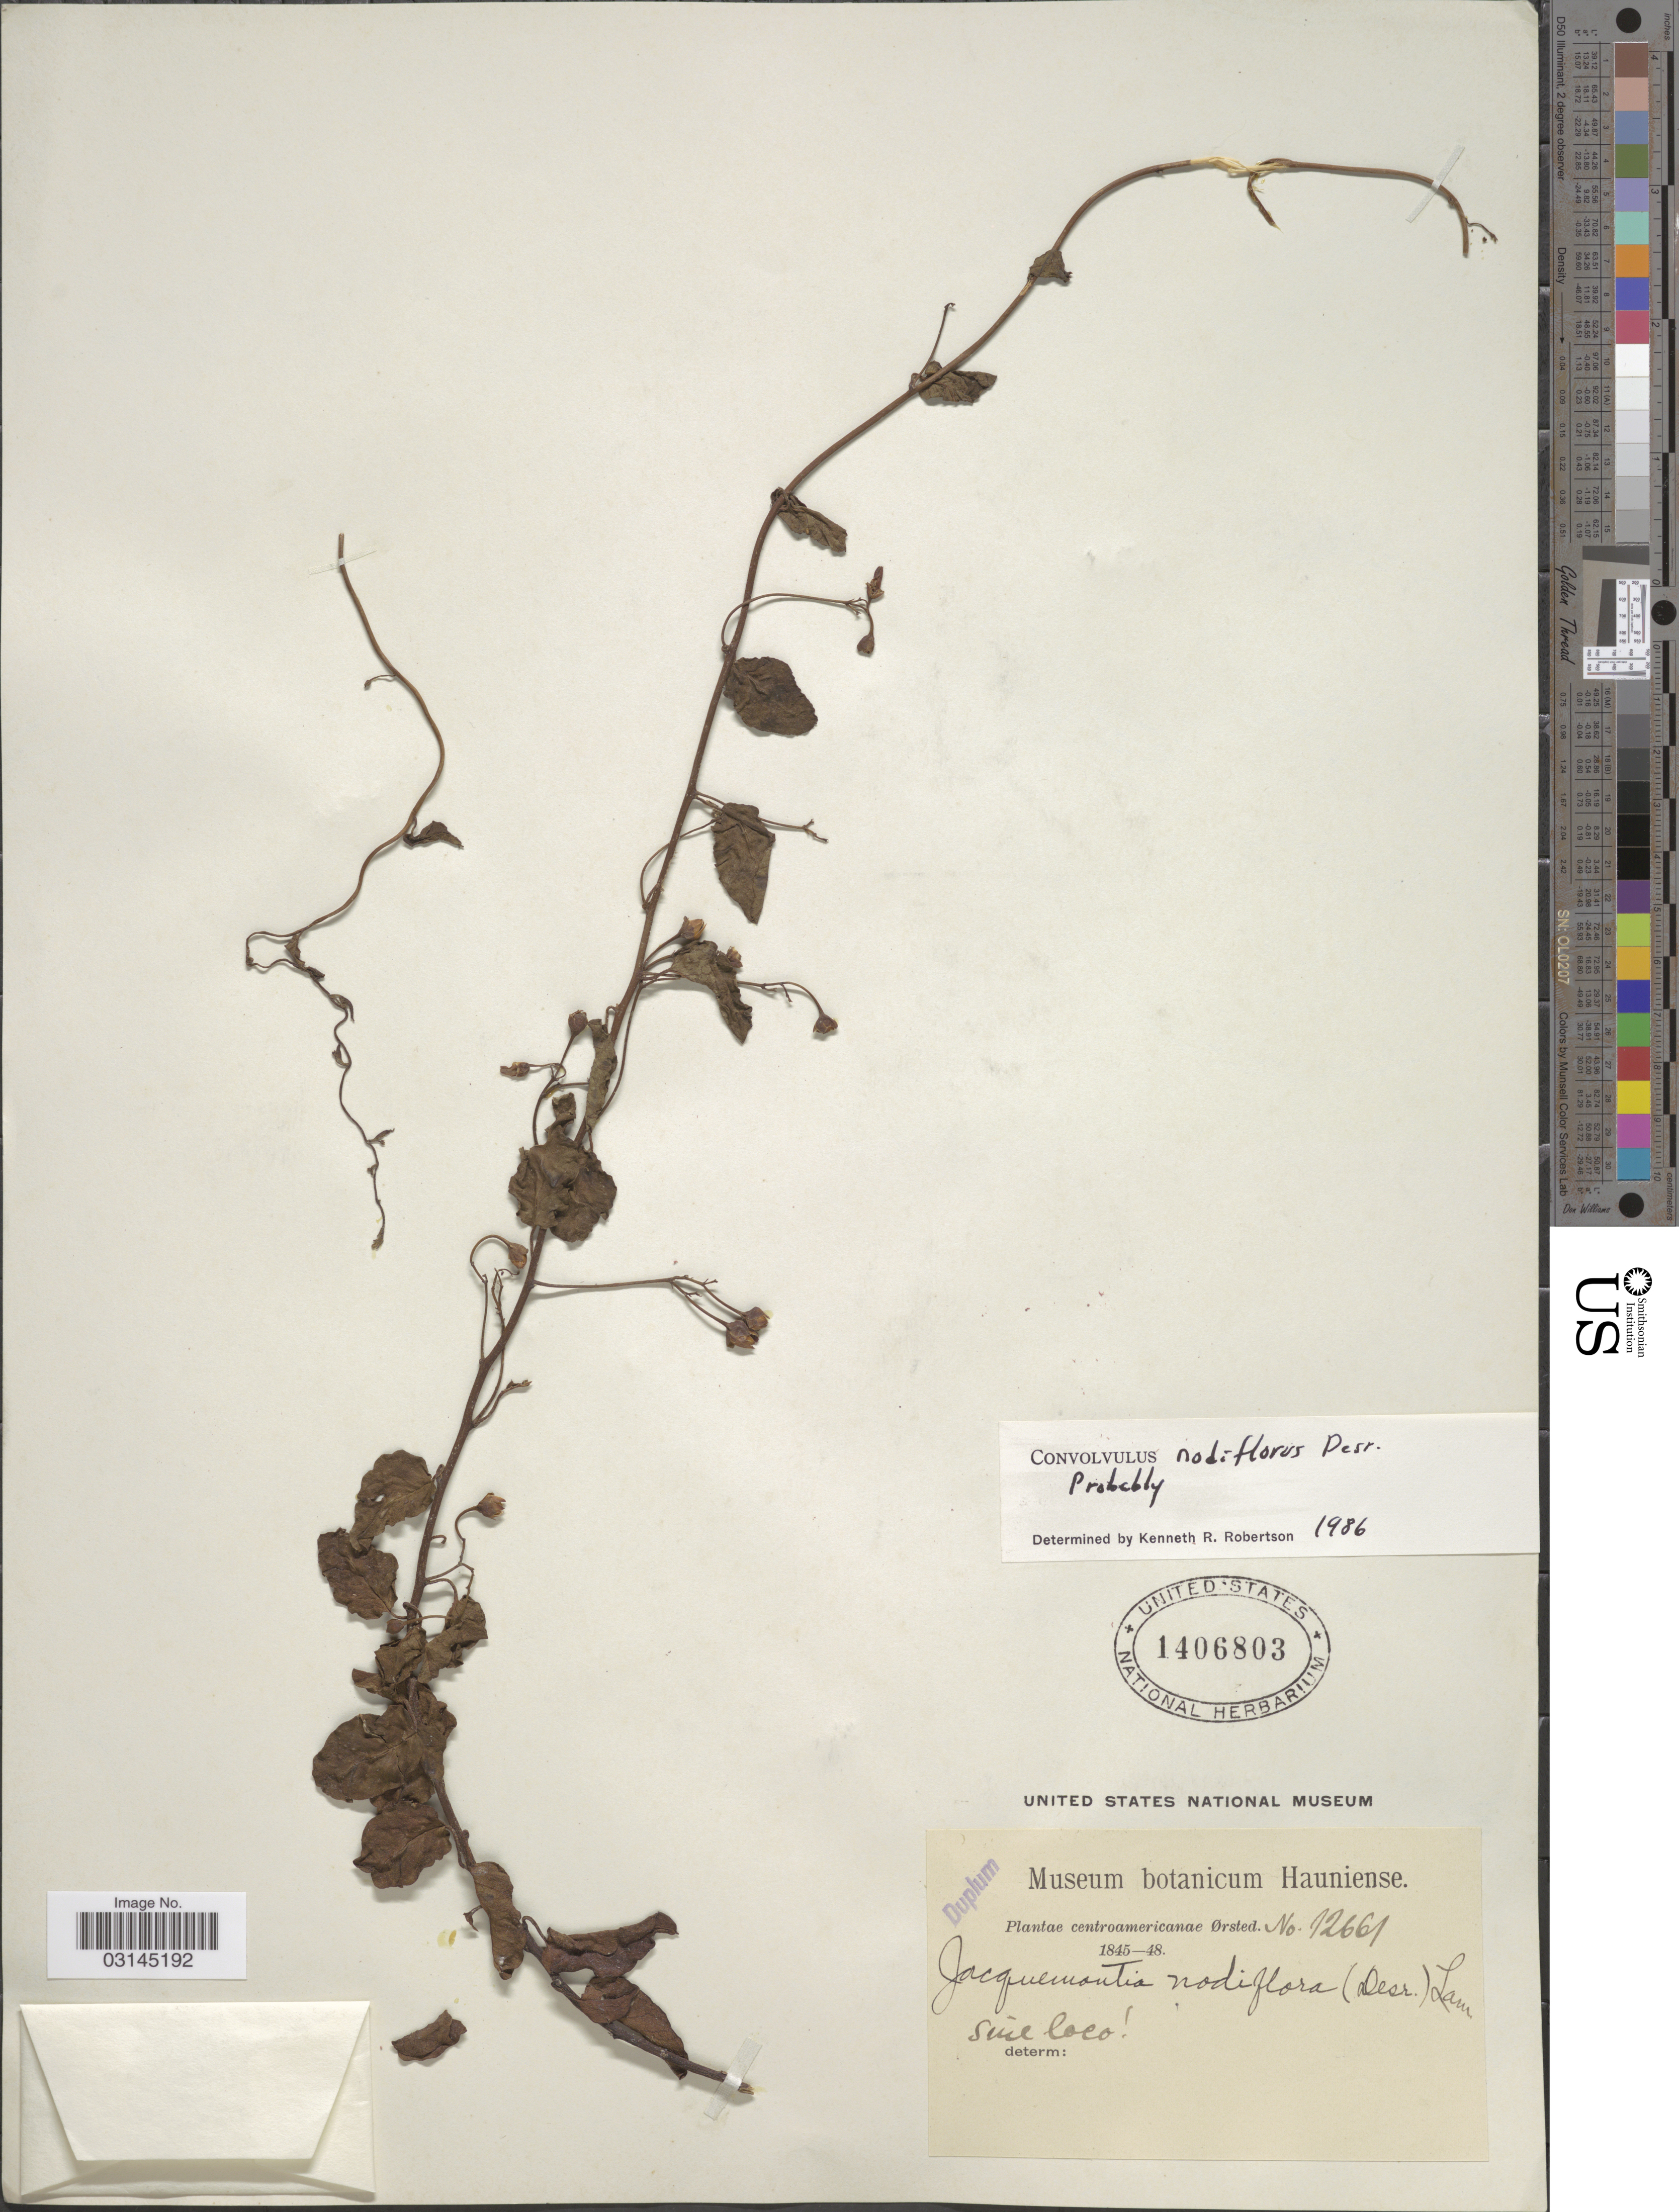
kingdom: Plantae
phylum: Tracheophyta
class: Magnoliopsida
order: Solanales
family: Convolvulaceae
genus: Convolvulus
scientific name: Convolvulus nodiflorus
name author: Desr.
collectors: Ørsted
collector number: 12661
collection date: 1845/1848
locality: Centroamericanae, Sine loco.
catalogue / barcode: US 1406803